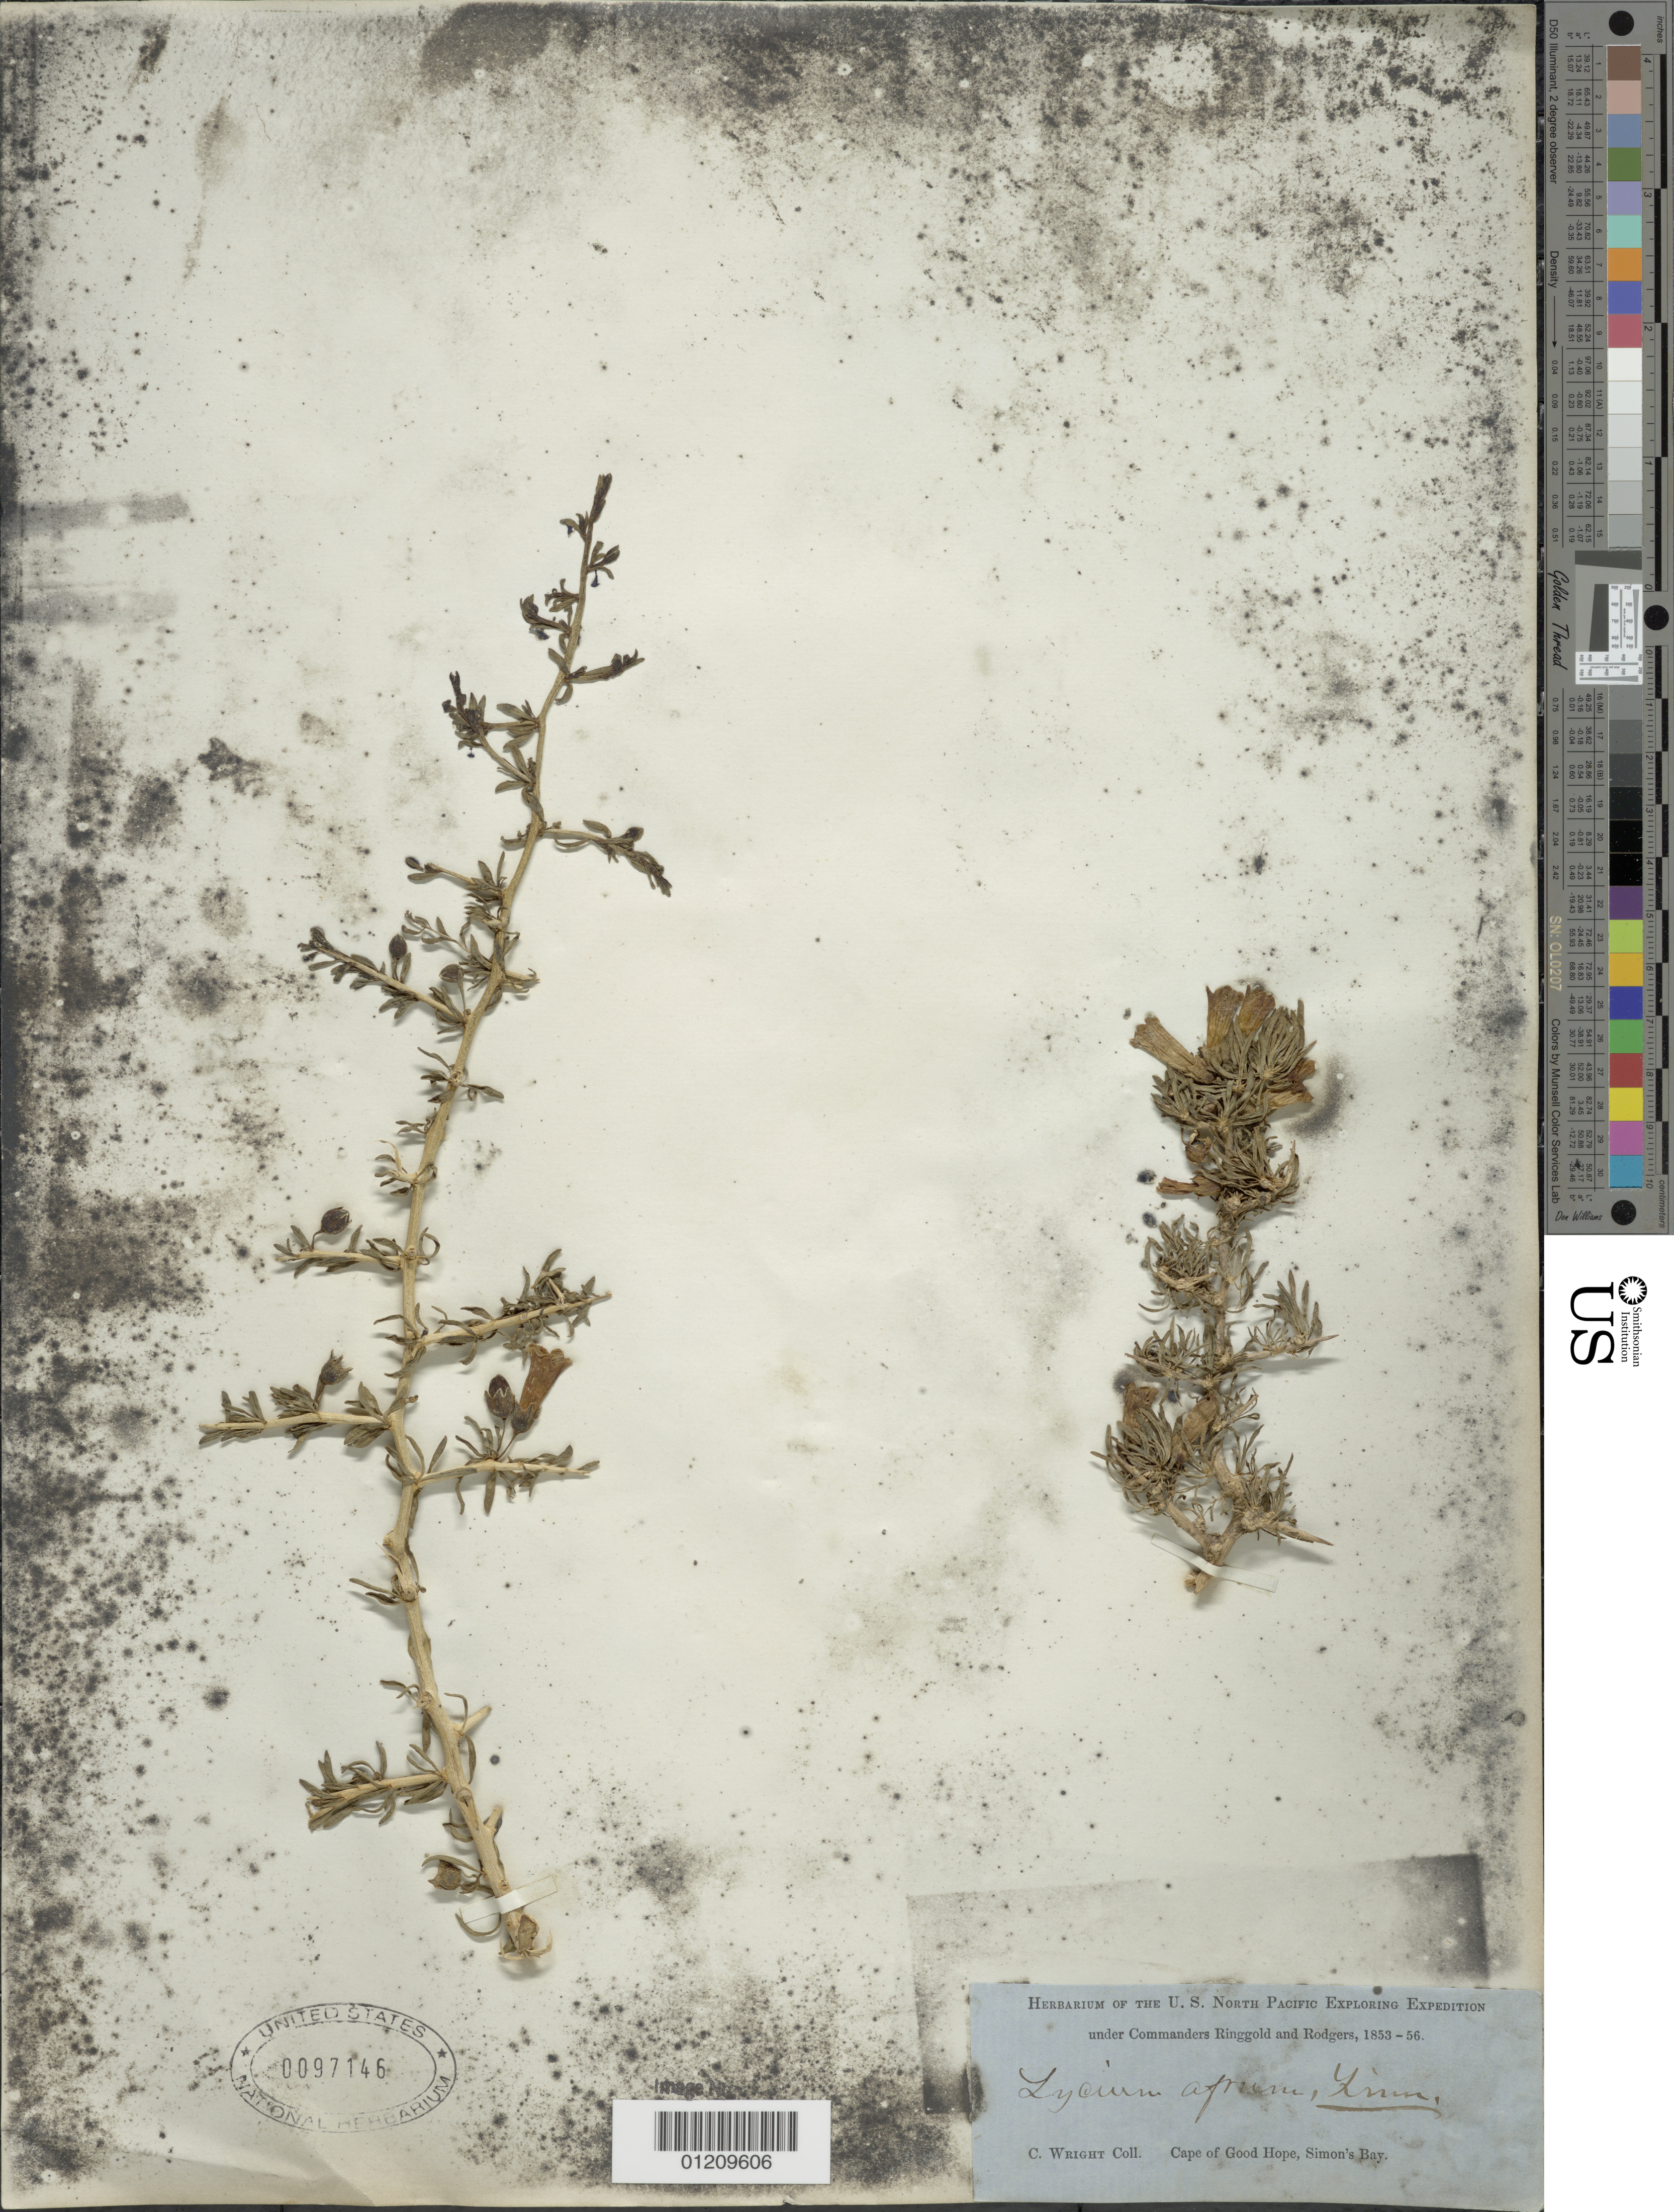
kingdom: Plantae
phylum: Tracheophyta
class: Magnoliopsida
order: Solanales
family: Solanaceae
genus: Lycium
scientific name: Lycium afrum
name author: L.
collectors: C. Wright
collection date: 1853/1856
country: South Africa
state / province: Western Cape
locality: Cape of Good Hope, Simon's Bay.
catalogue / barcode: US 97146